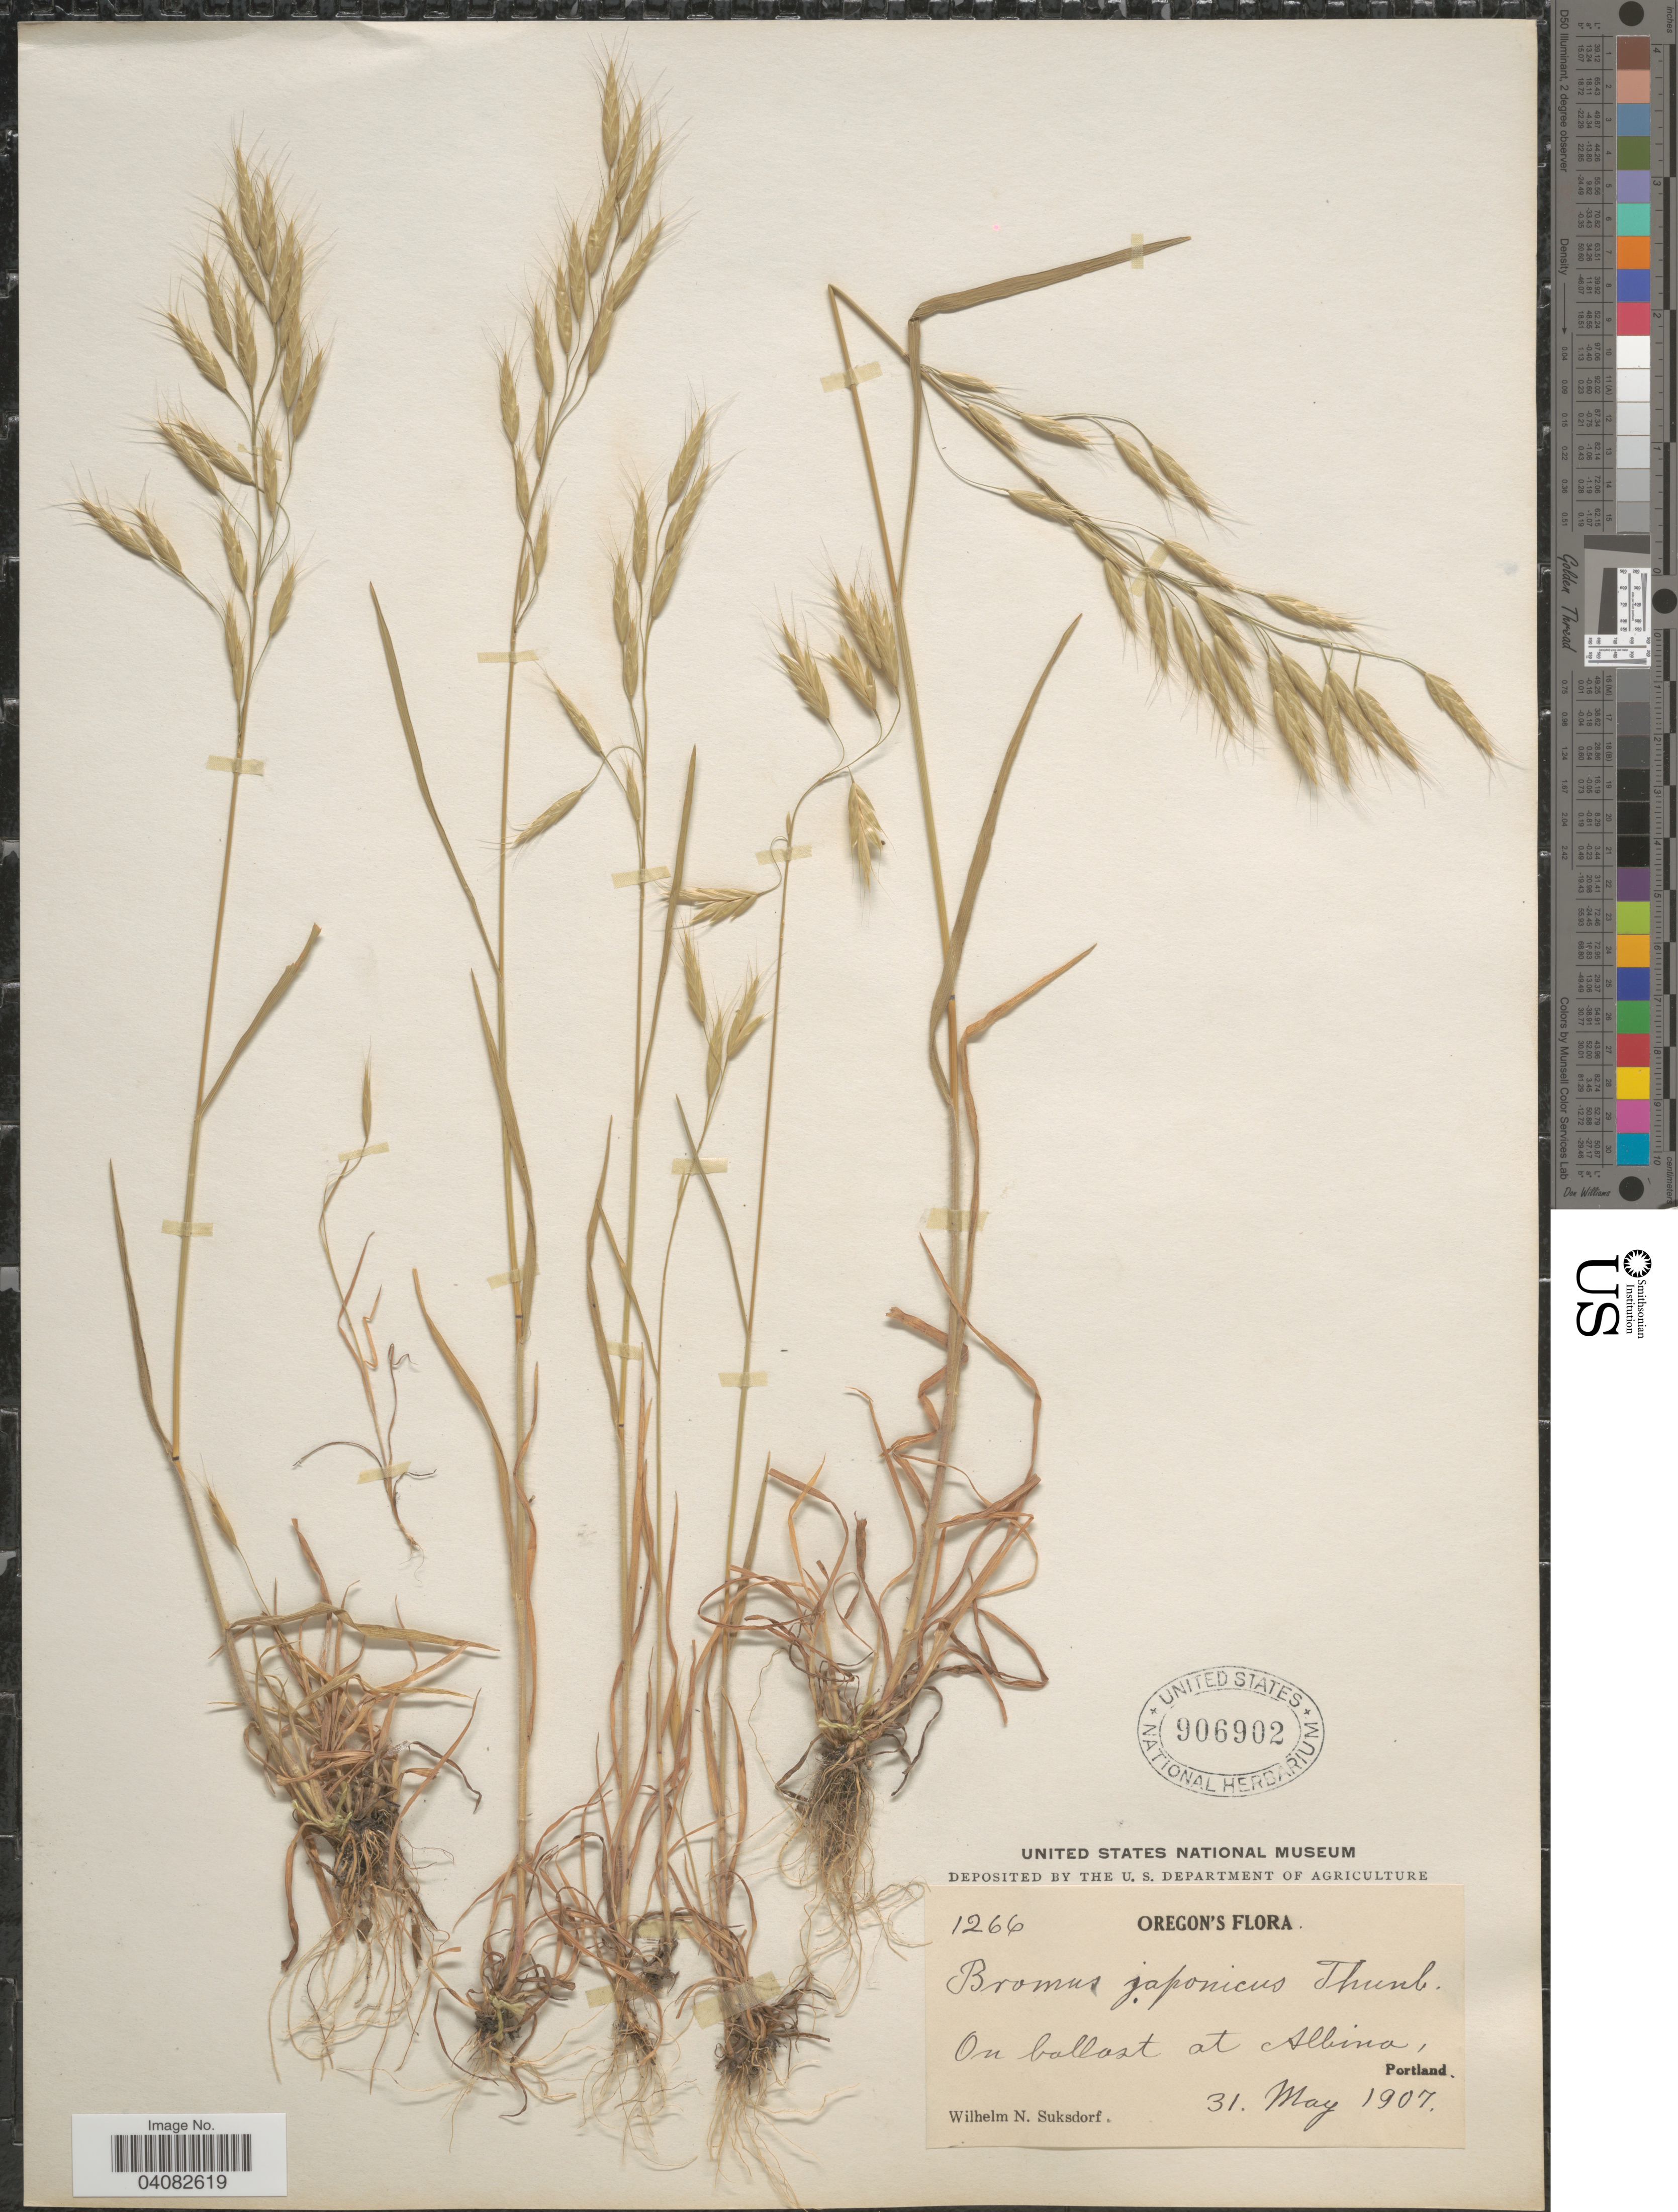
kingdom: Plantae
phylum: Tracheophyta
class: Liliopsida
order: Poales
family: Poaceae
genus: Bromus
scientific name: Bromus japonicus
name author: Houtt.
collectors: W. N. Suksdorf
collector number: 1266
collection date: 1907-05-31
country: United States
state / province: Oregon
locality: On ballast at Albina, Portland.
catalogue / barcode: US 906902